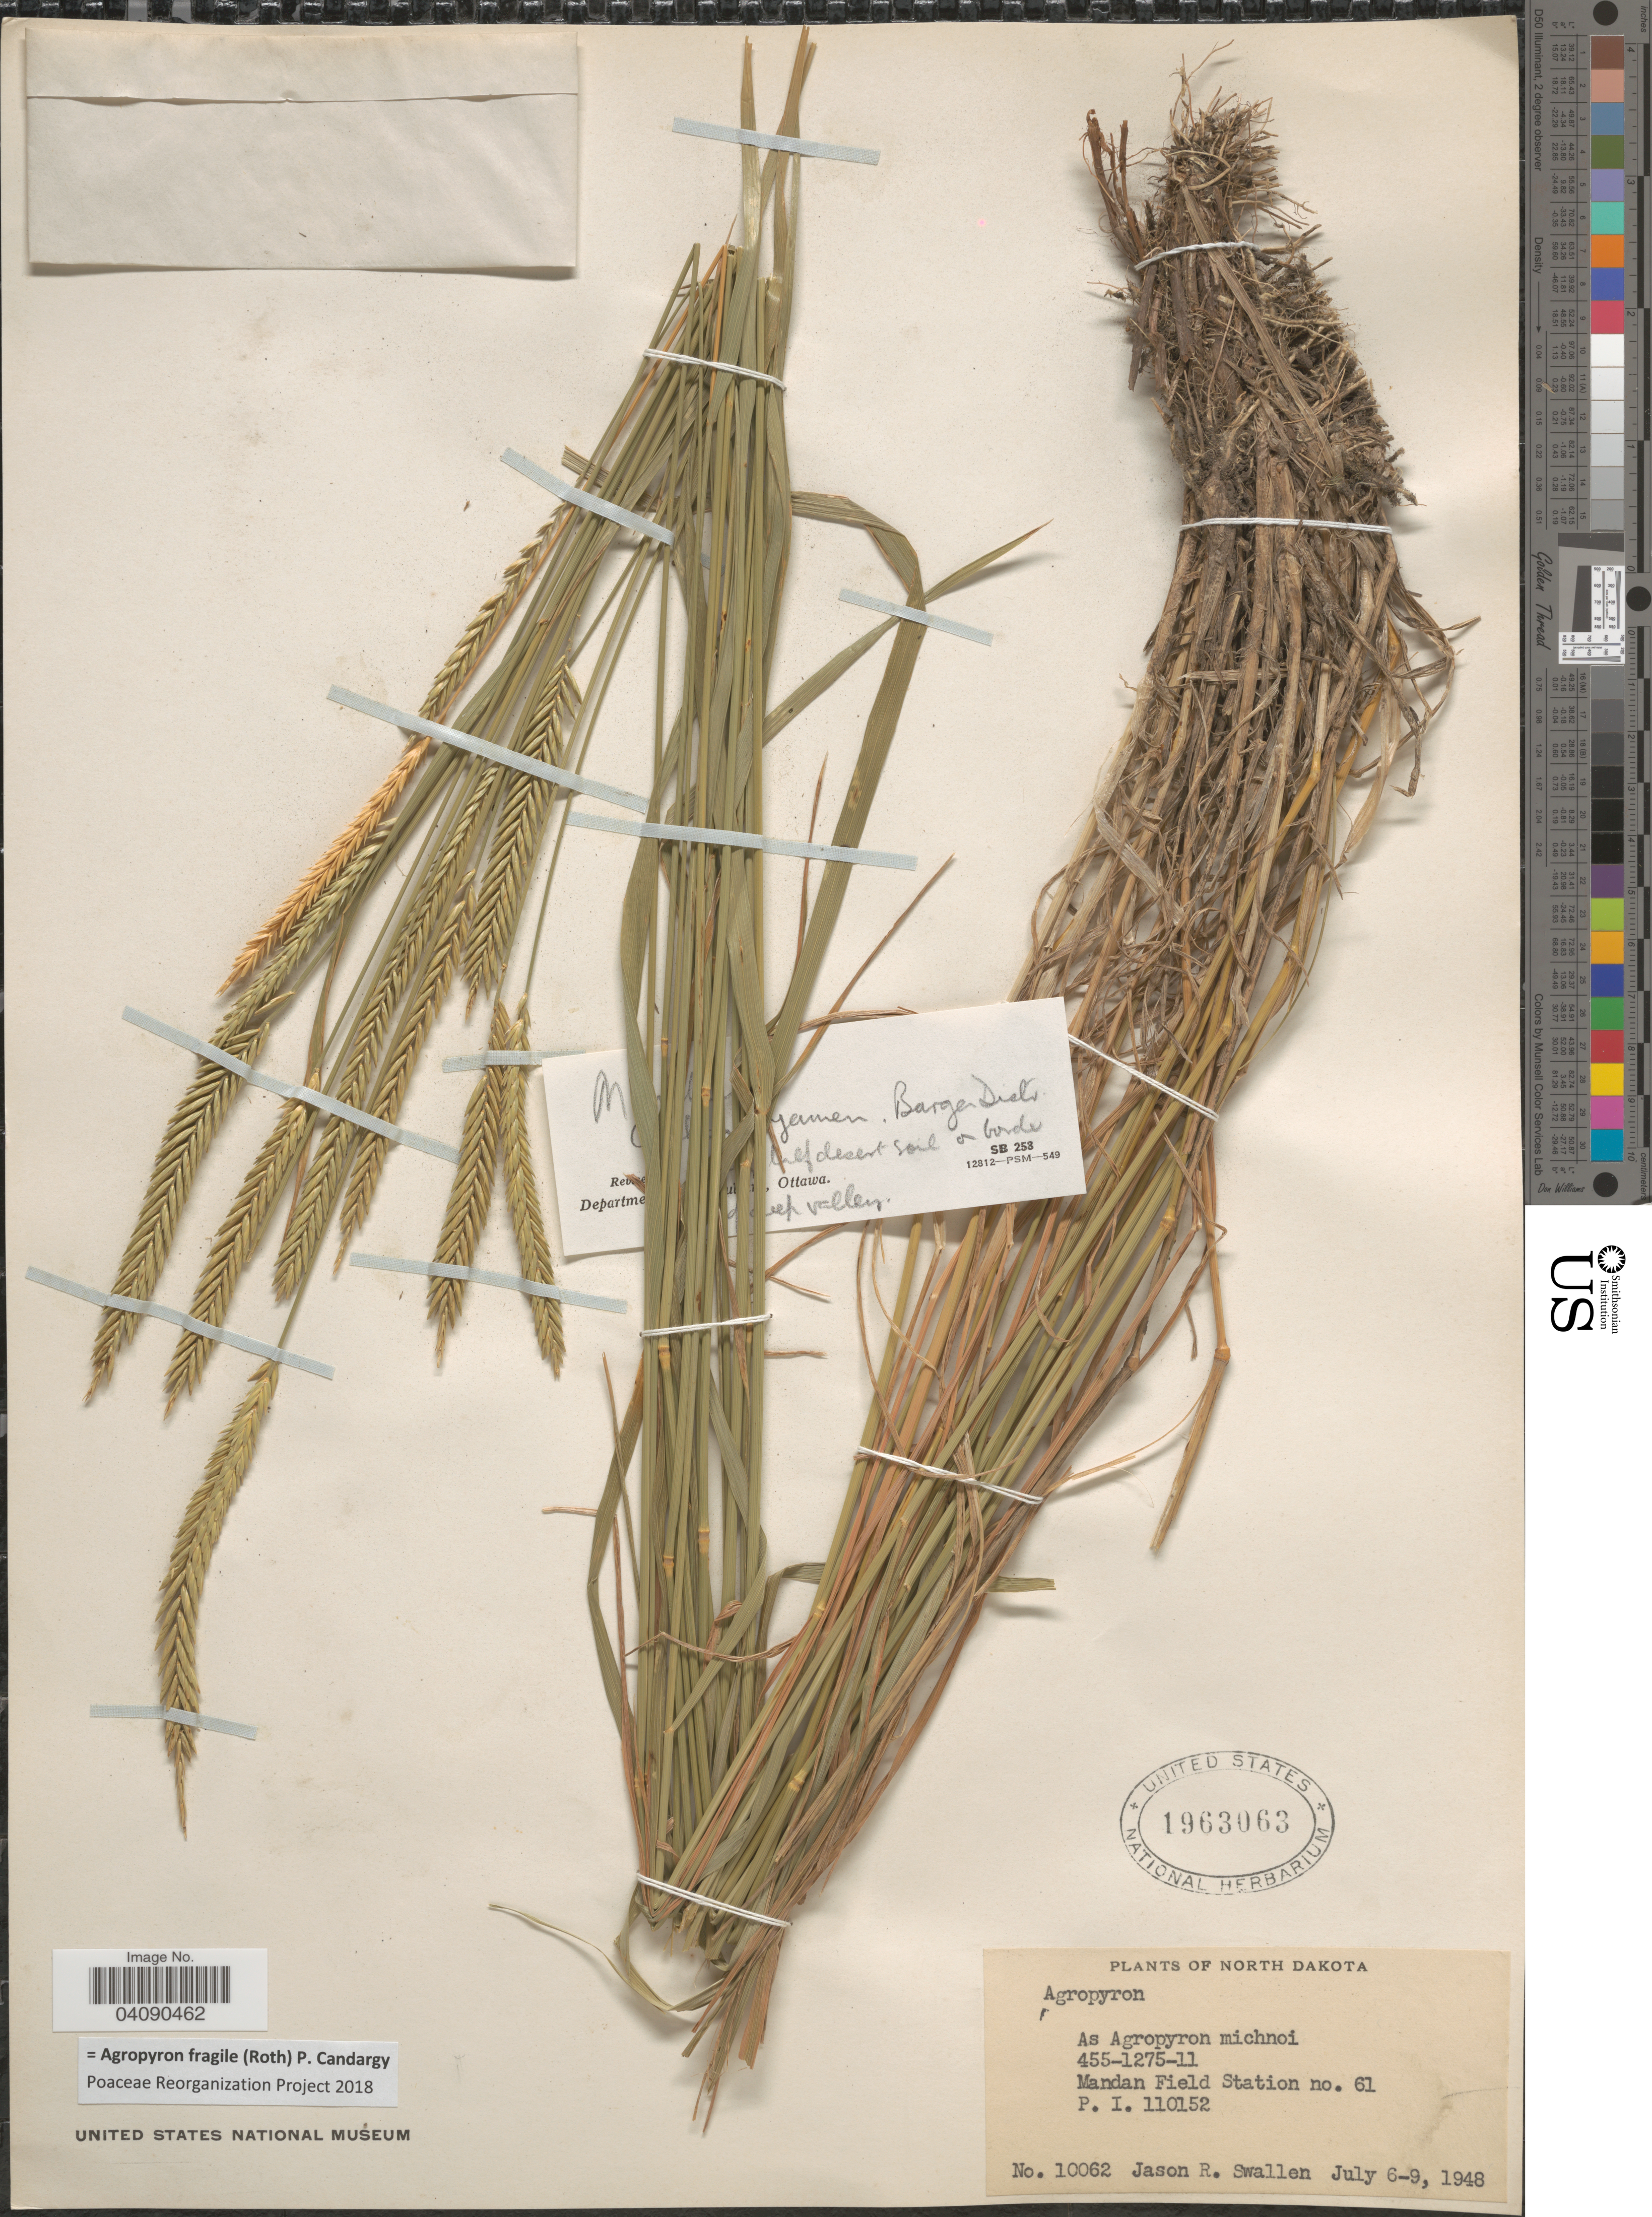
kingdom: Plantae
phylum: Tracheophyta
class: Liliopsida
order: Poales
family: Poaceae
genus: Agropyron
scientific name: Agropyron fragile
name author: (Roth) Candargy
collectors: J. R. Swallen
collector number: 10062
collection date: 1948-07-06/1948-07-09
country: United States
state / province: North Dakota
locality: Mandan Field Station no. 61.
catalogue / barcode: US 1963063